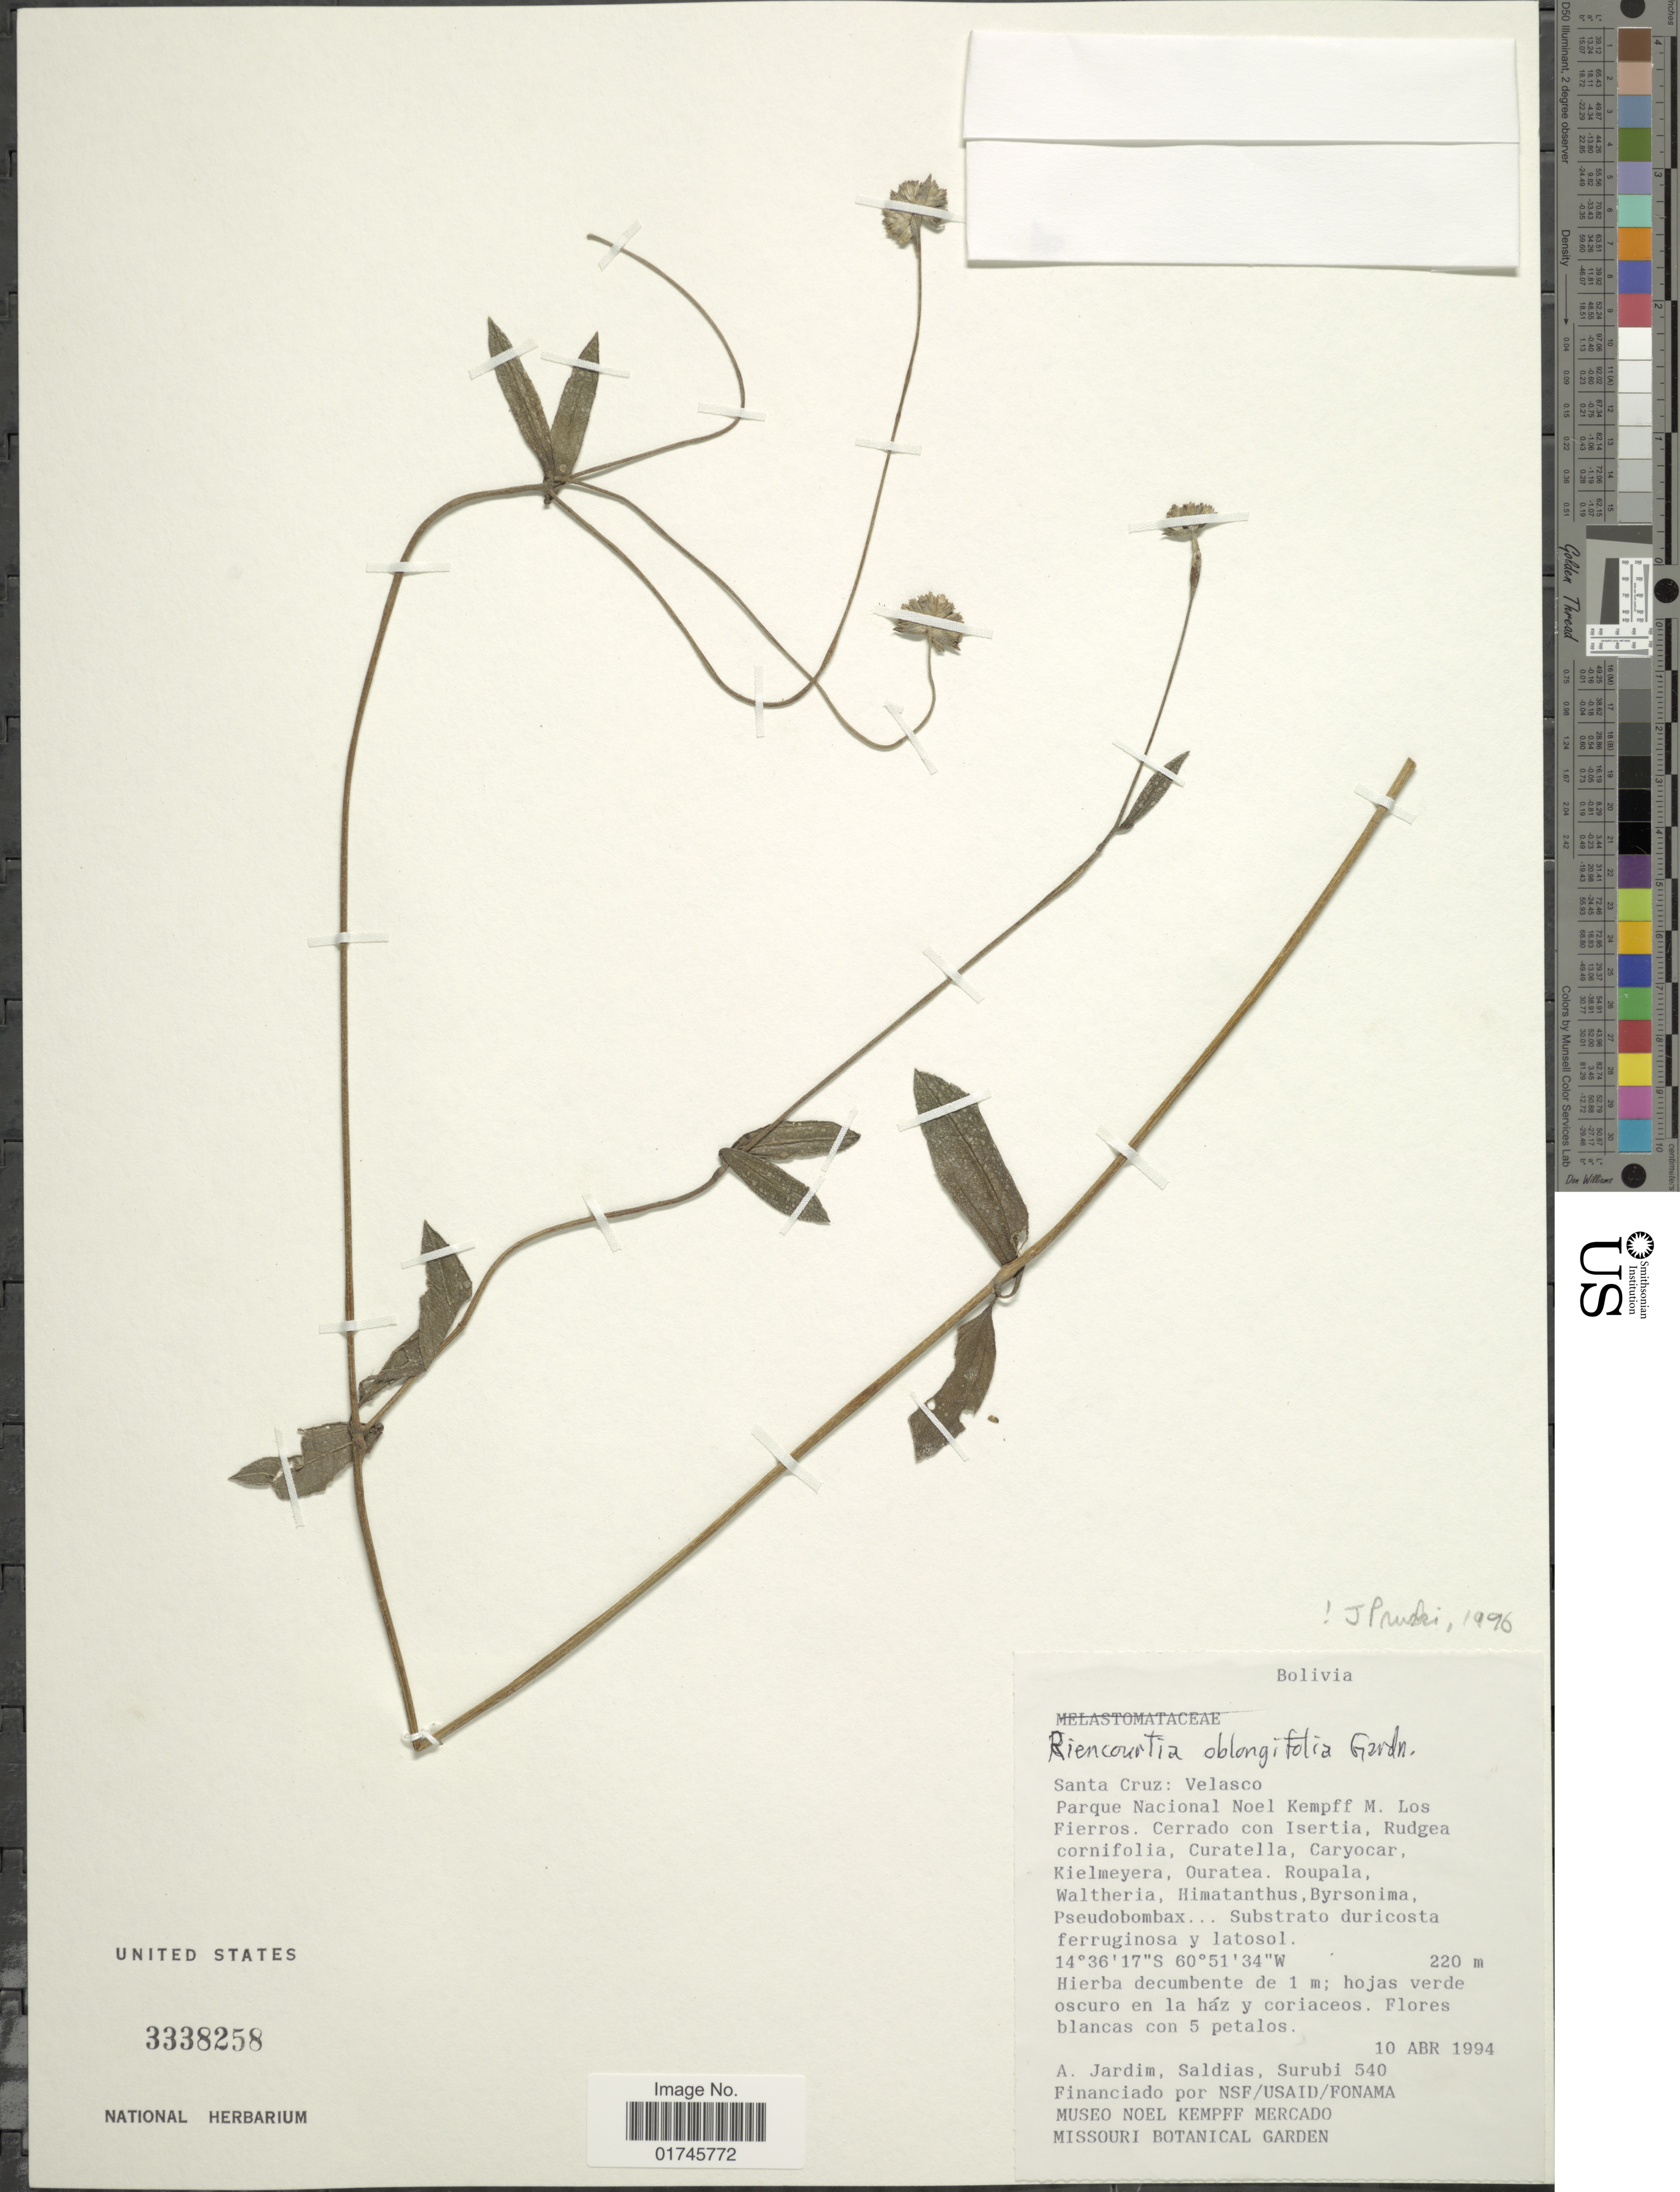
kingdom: Plantae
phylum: Tracheophyta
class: Magnoliopsida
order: Asterales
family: Asteraceae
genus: Riencourtia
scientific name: Riencourtia oblongifolia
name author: Gardner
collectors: A. Jardim, -. Saldias & Surubi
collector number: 540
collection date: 1994-04-10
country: Bolivia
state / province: Santa Cruz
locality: Santa Cruz: Velasco, Parque Nacional Noel Kempff M . Los Fierros. Cerrado con Isertia.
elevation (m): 220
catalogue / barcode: US 3338258